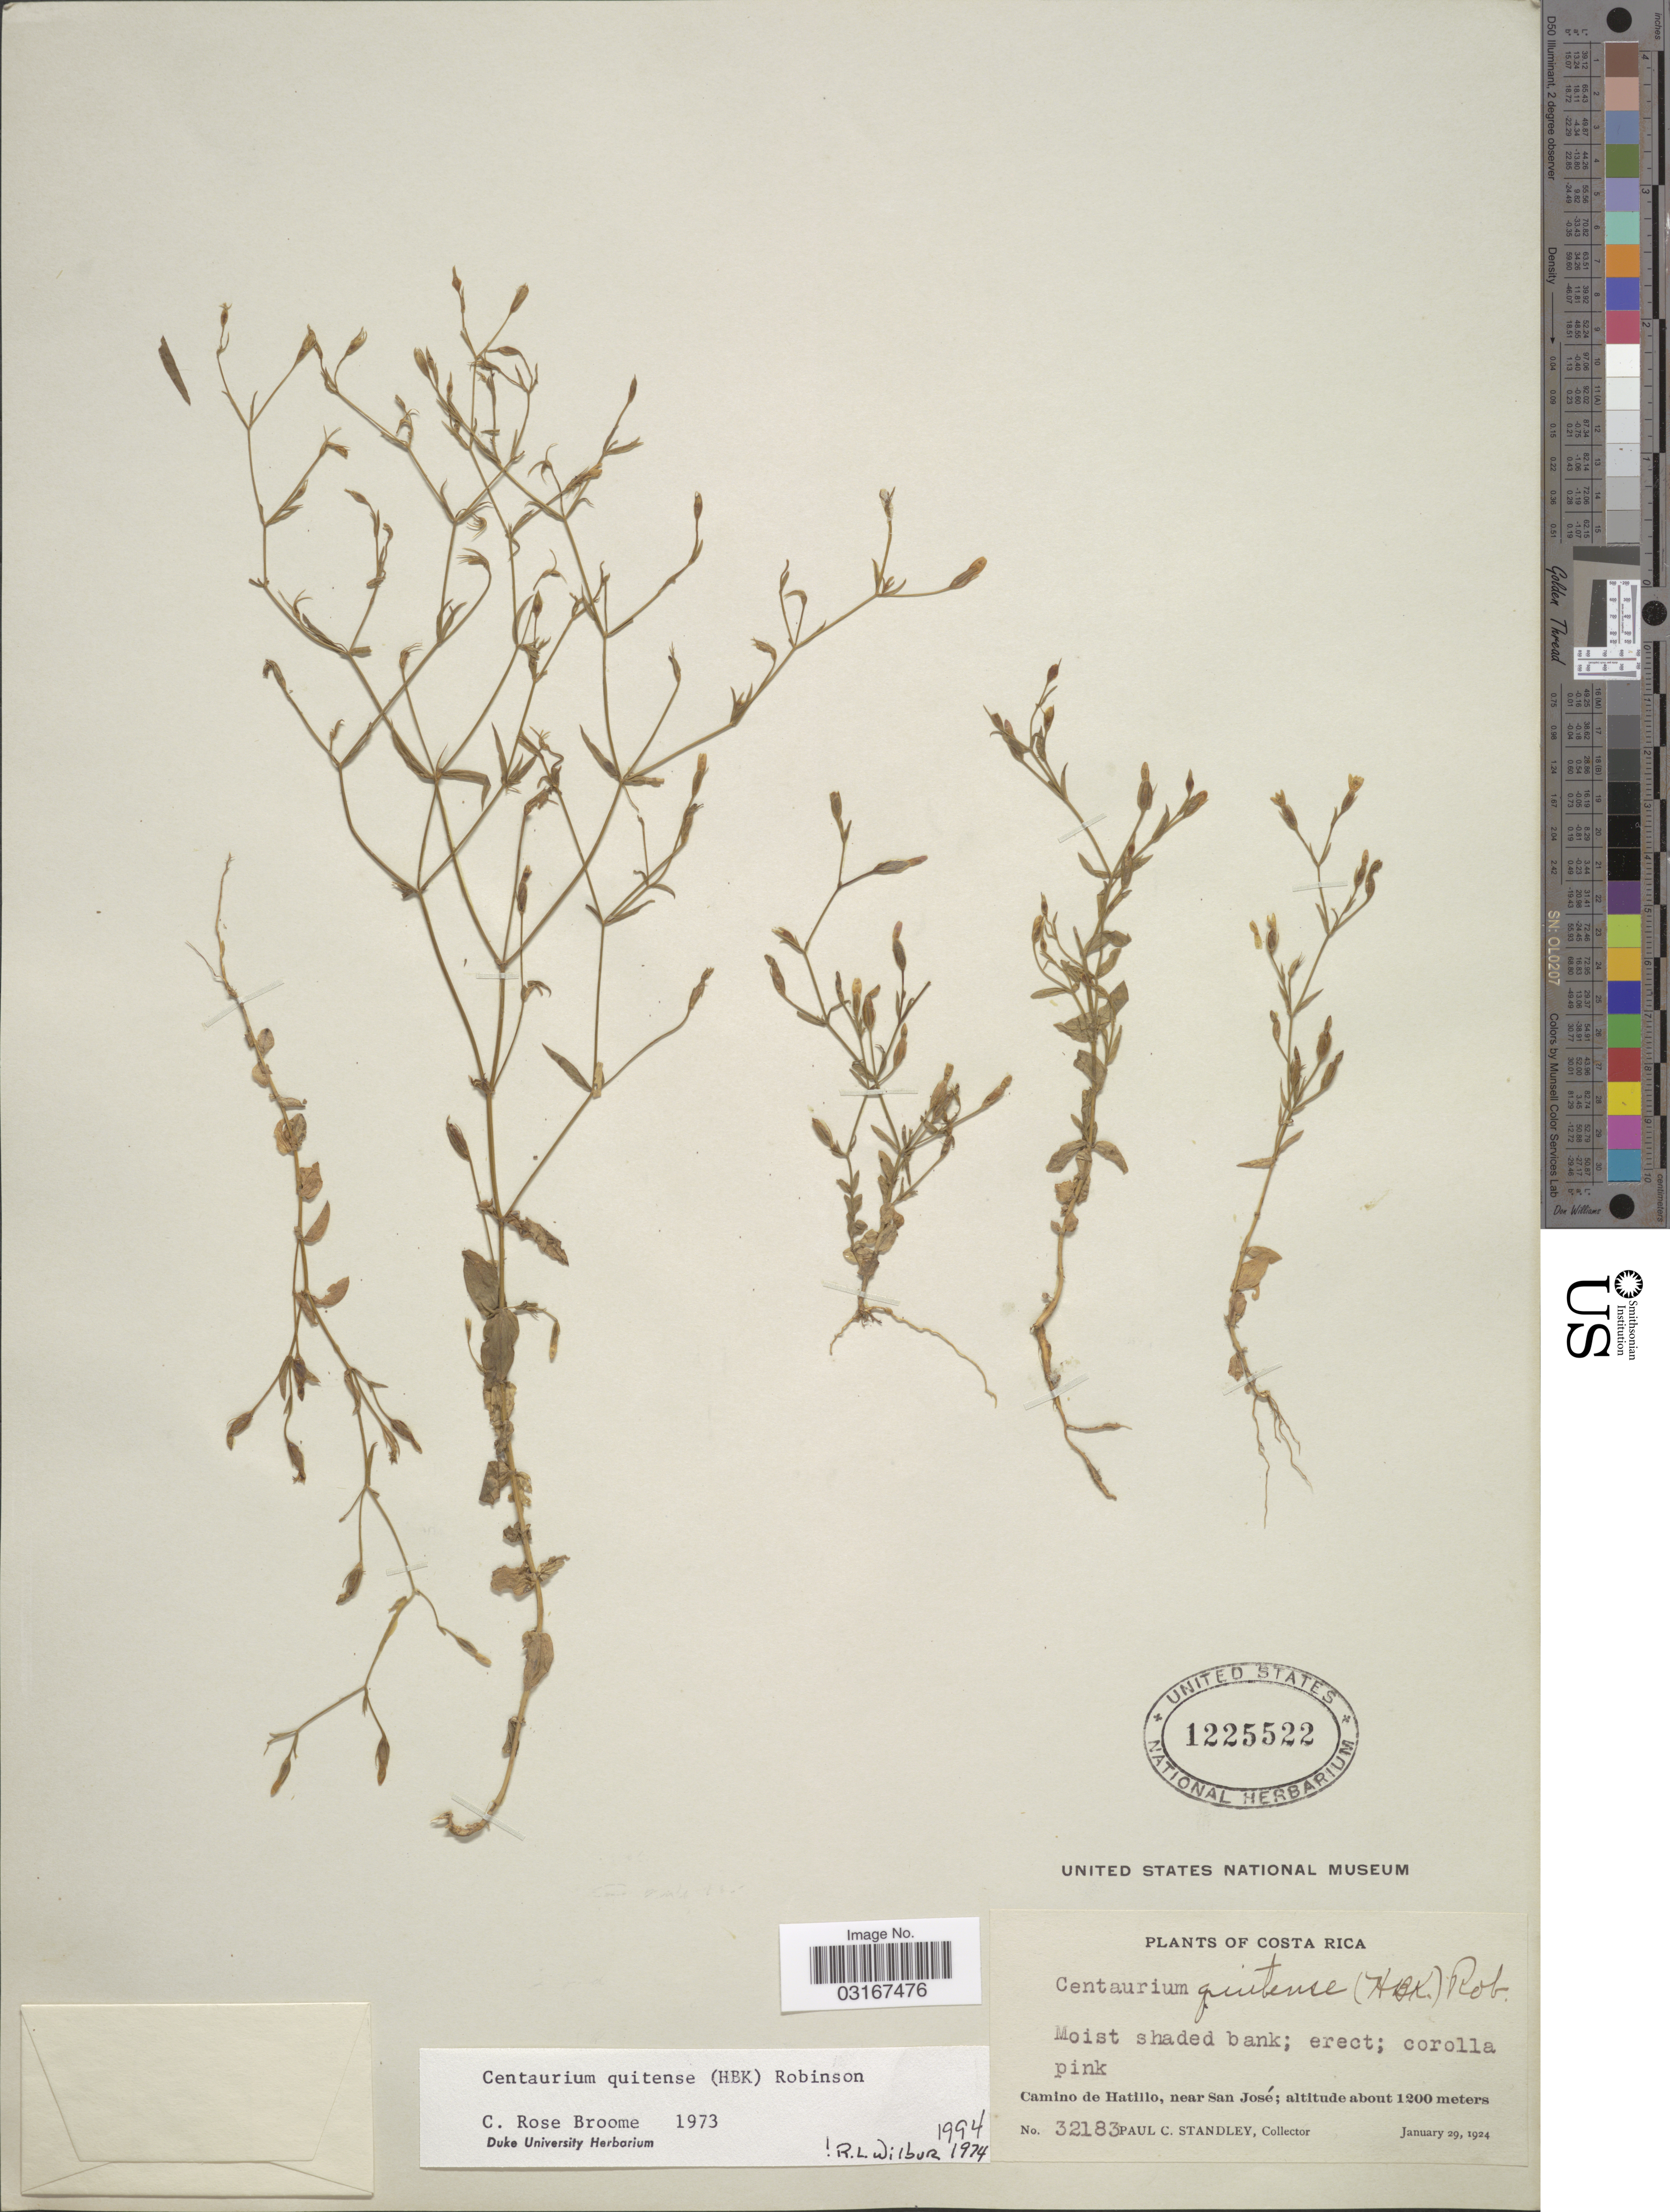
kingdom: Plantae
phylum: Tracheophyta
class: Magnoliopsida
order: Gentianales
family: Gentianaceae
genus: Centaurium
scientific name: Centaurium quitense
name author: (Kunth) B.L. Rob.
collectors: P. C. Standley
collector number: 32183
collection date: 1924-01-29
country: Costa Rica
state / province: San José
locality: Camino de Hatillo, near San José.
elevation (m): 1200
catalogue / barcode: US 1225522